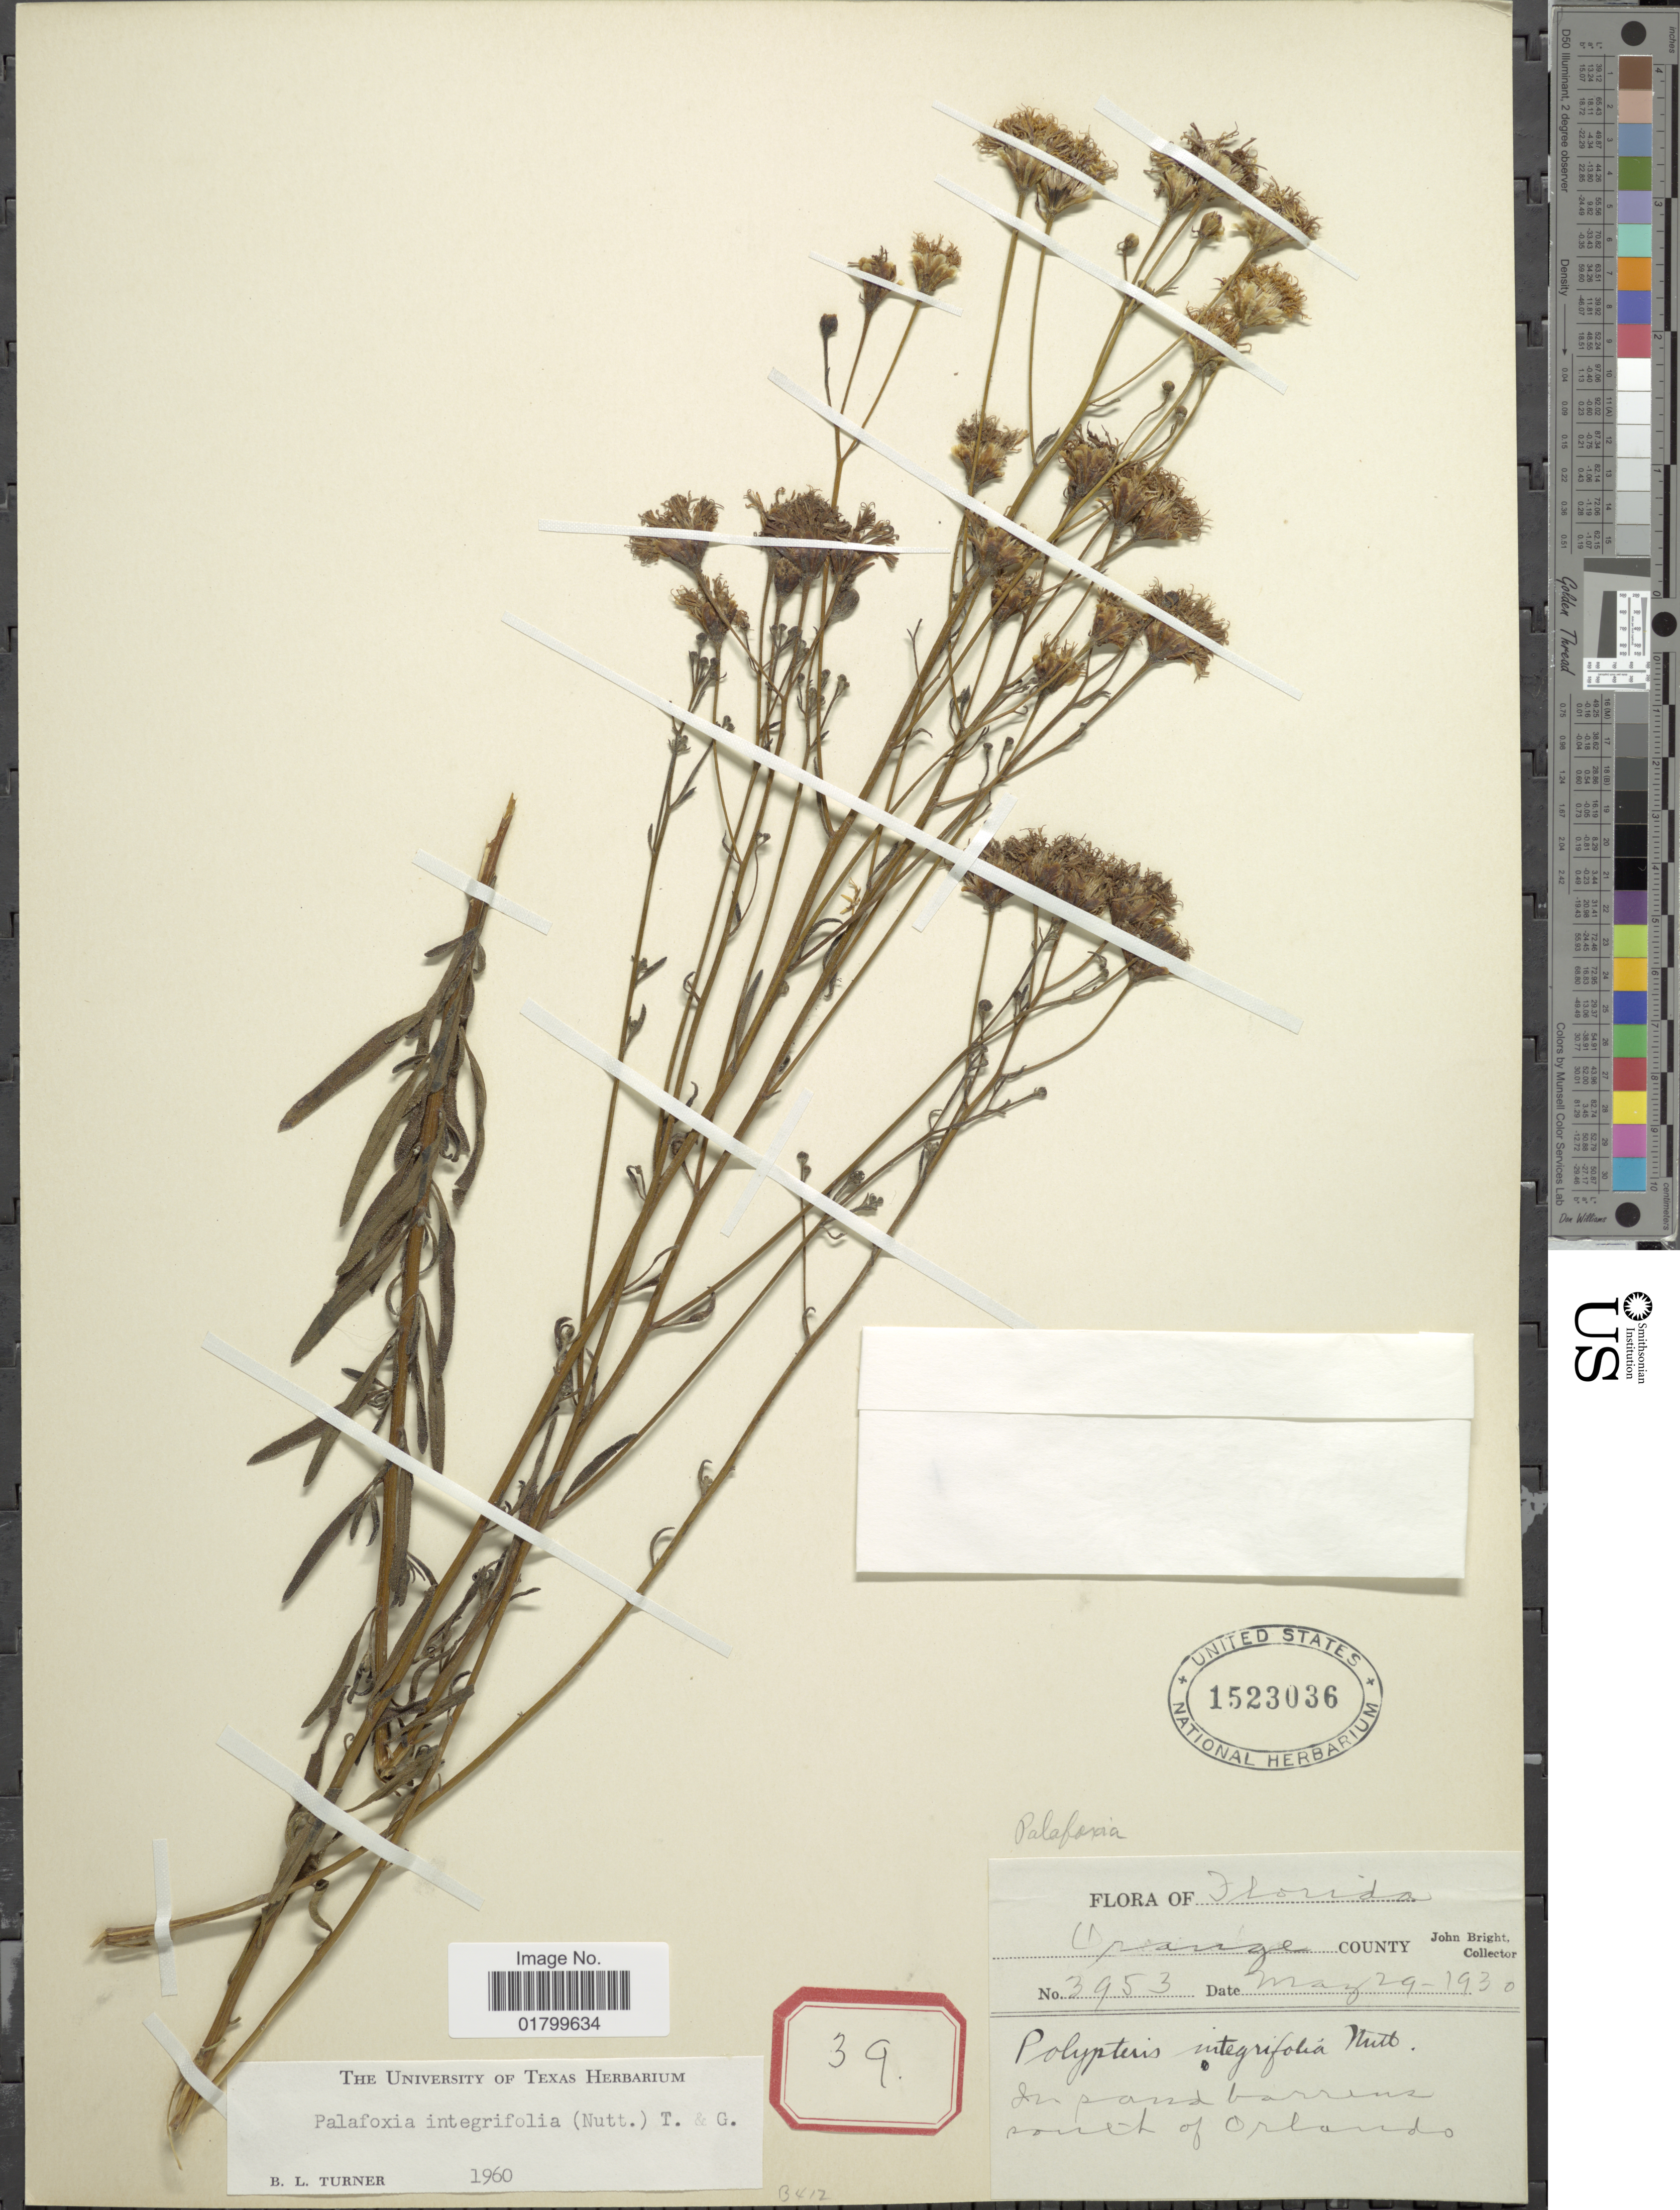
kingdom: Plantae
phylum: Tracheophyta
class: Magnoliopsida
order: Asterales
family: Asteraceae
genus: Palafoxia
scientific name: Palafoxia integrifolia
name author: (Nutt.) Torr. & A. Gray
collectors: J. Bright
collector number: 3953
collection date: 1930-05-29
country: United States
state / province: Florida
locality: Orange County, In sand barrens south of Orlando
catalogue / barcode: US 1523036